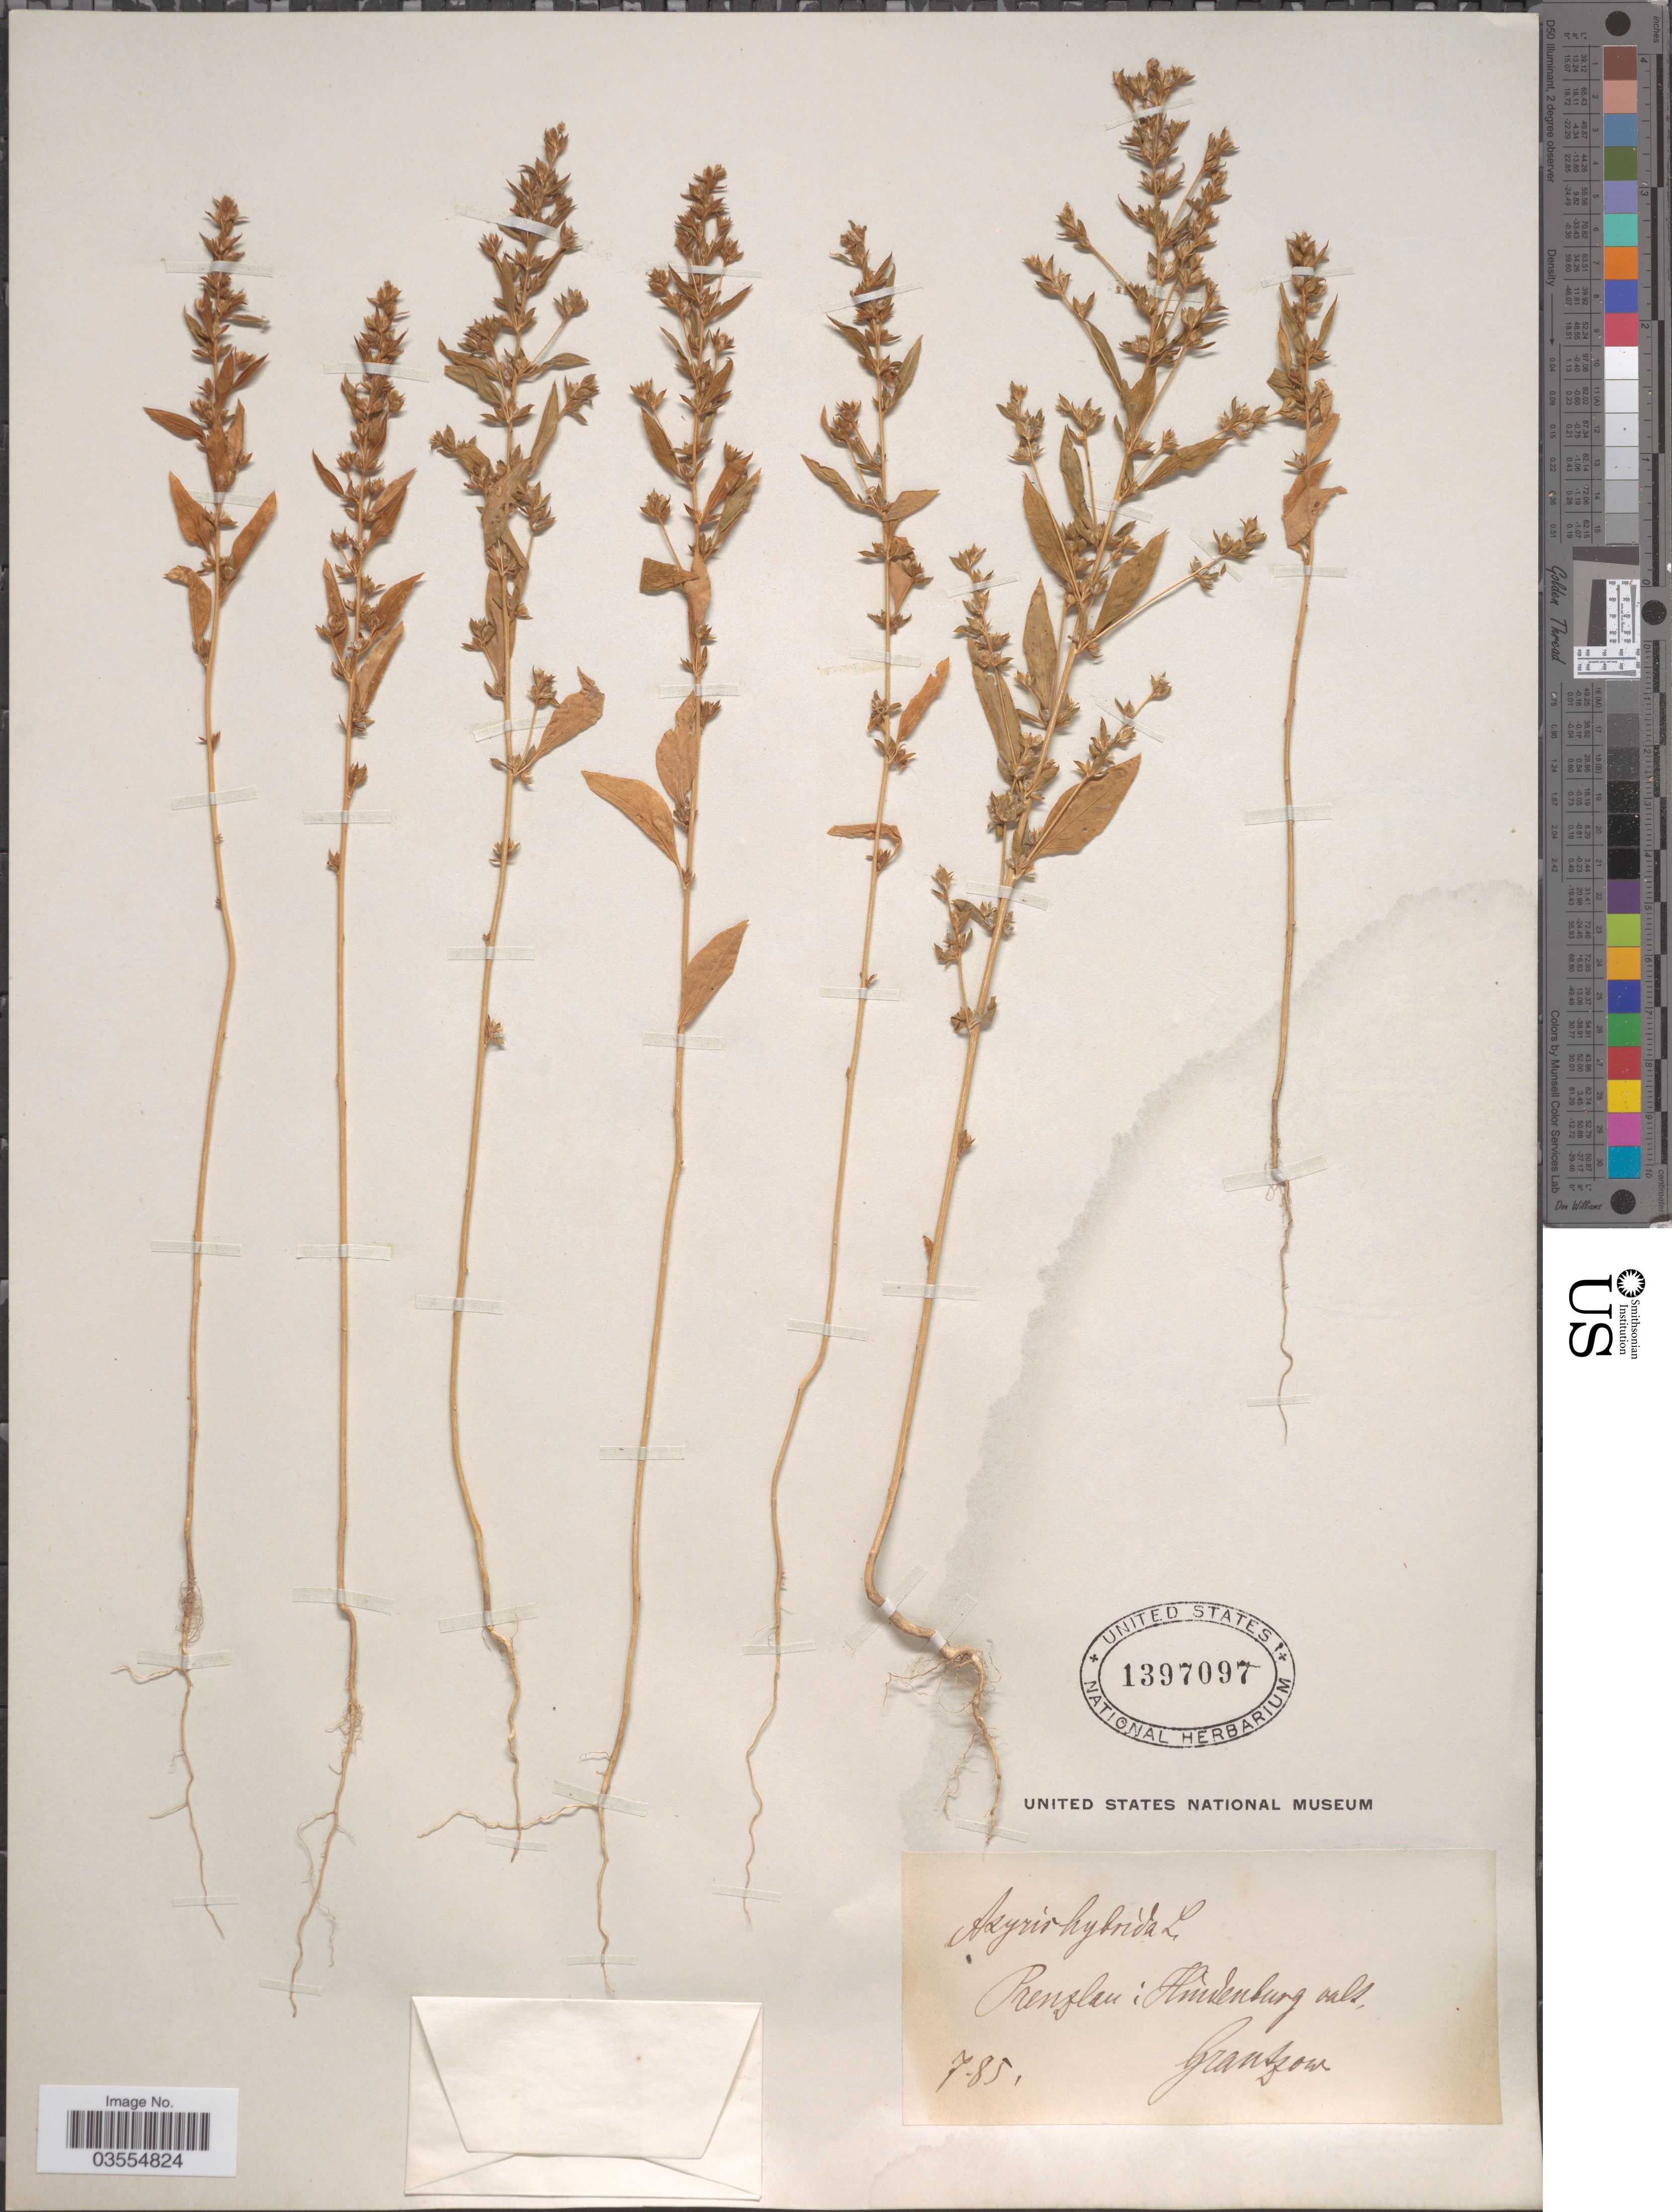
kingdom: Plantae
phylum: Tracheophyta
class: Magnoliopsida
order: Caryophyllales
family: Amaranthaceae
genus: Axyris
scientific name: Axyris hybrida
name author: L.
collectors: Grantzow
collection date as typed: Transcribed d/m/y: /7/85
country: Germany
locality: Prenzlau: Hüdenburg valt. [interpreted]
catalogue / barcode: US 1397097